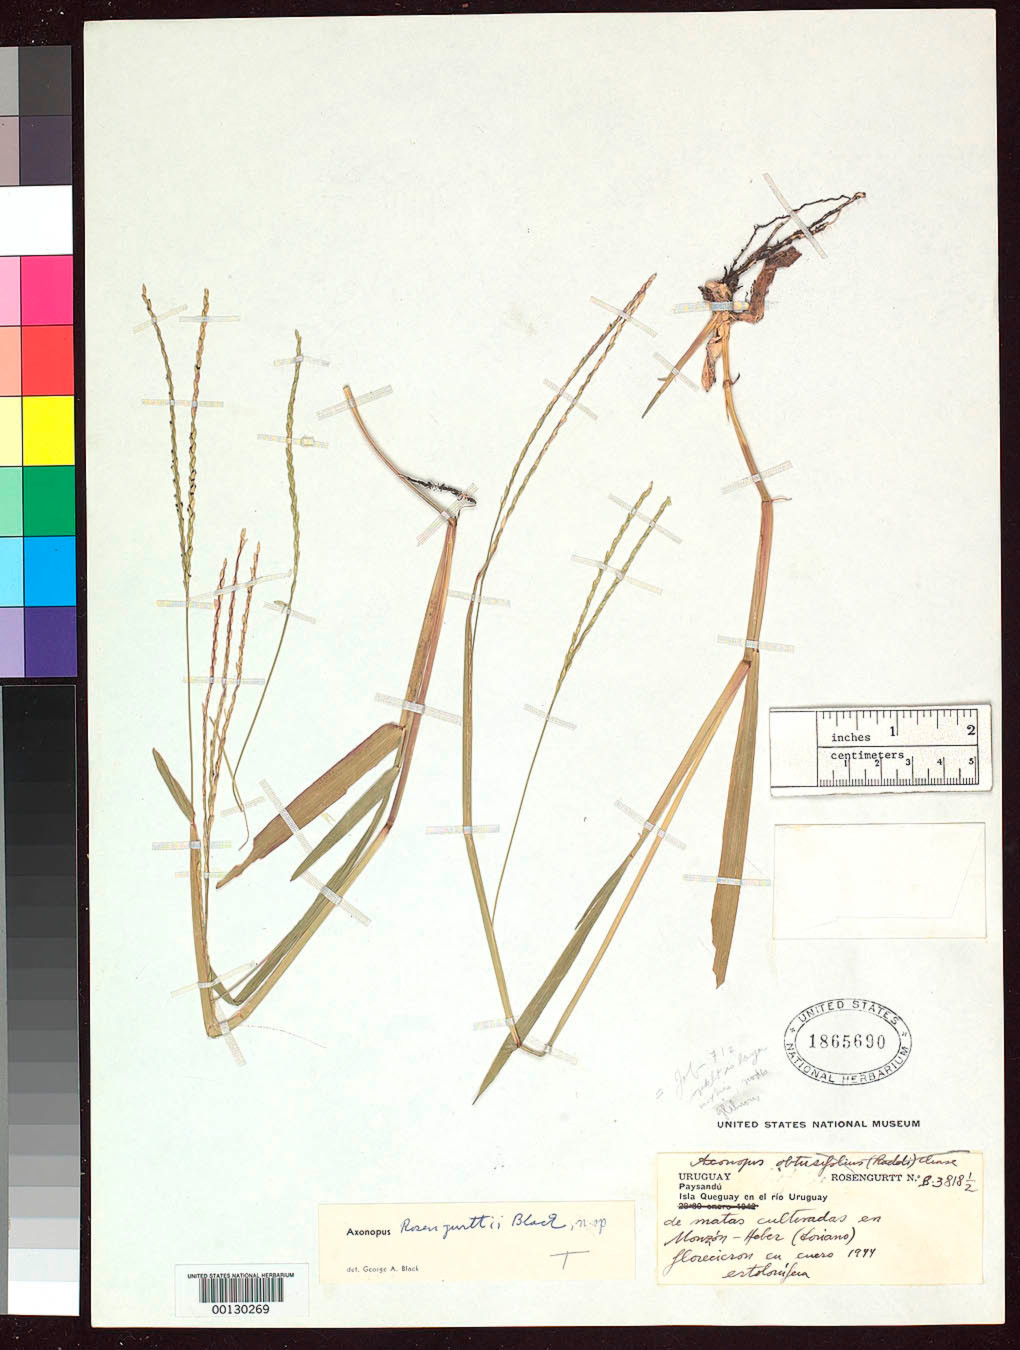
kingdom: Plantae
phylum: Tracheophyta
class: Liliopsida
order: Poales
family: Poaceae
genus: Axonopus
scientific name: Axonopus rosengurttii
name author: G.A. Black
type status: Holotype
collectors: B. Rosengurtt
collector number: B 3818 1/2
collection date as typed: Jan 1944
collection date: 1944-01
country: Uruguay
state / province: Paysandú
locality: Isla Queguray on Rio Uruguay.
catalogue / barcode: US 1865690